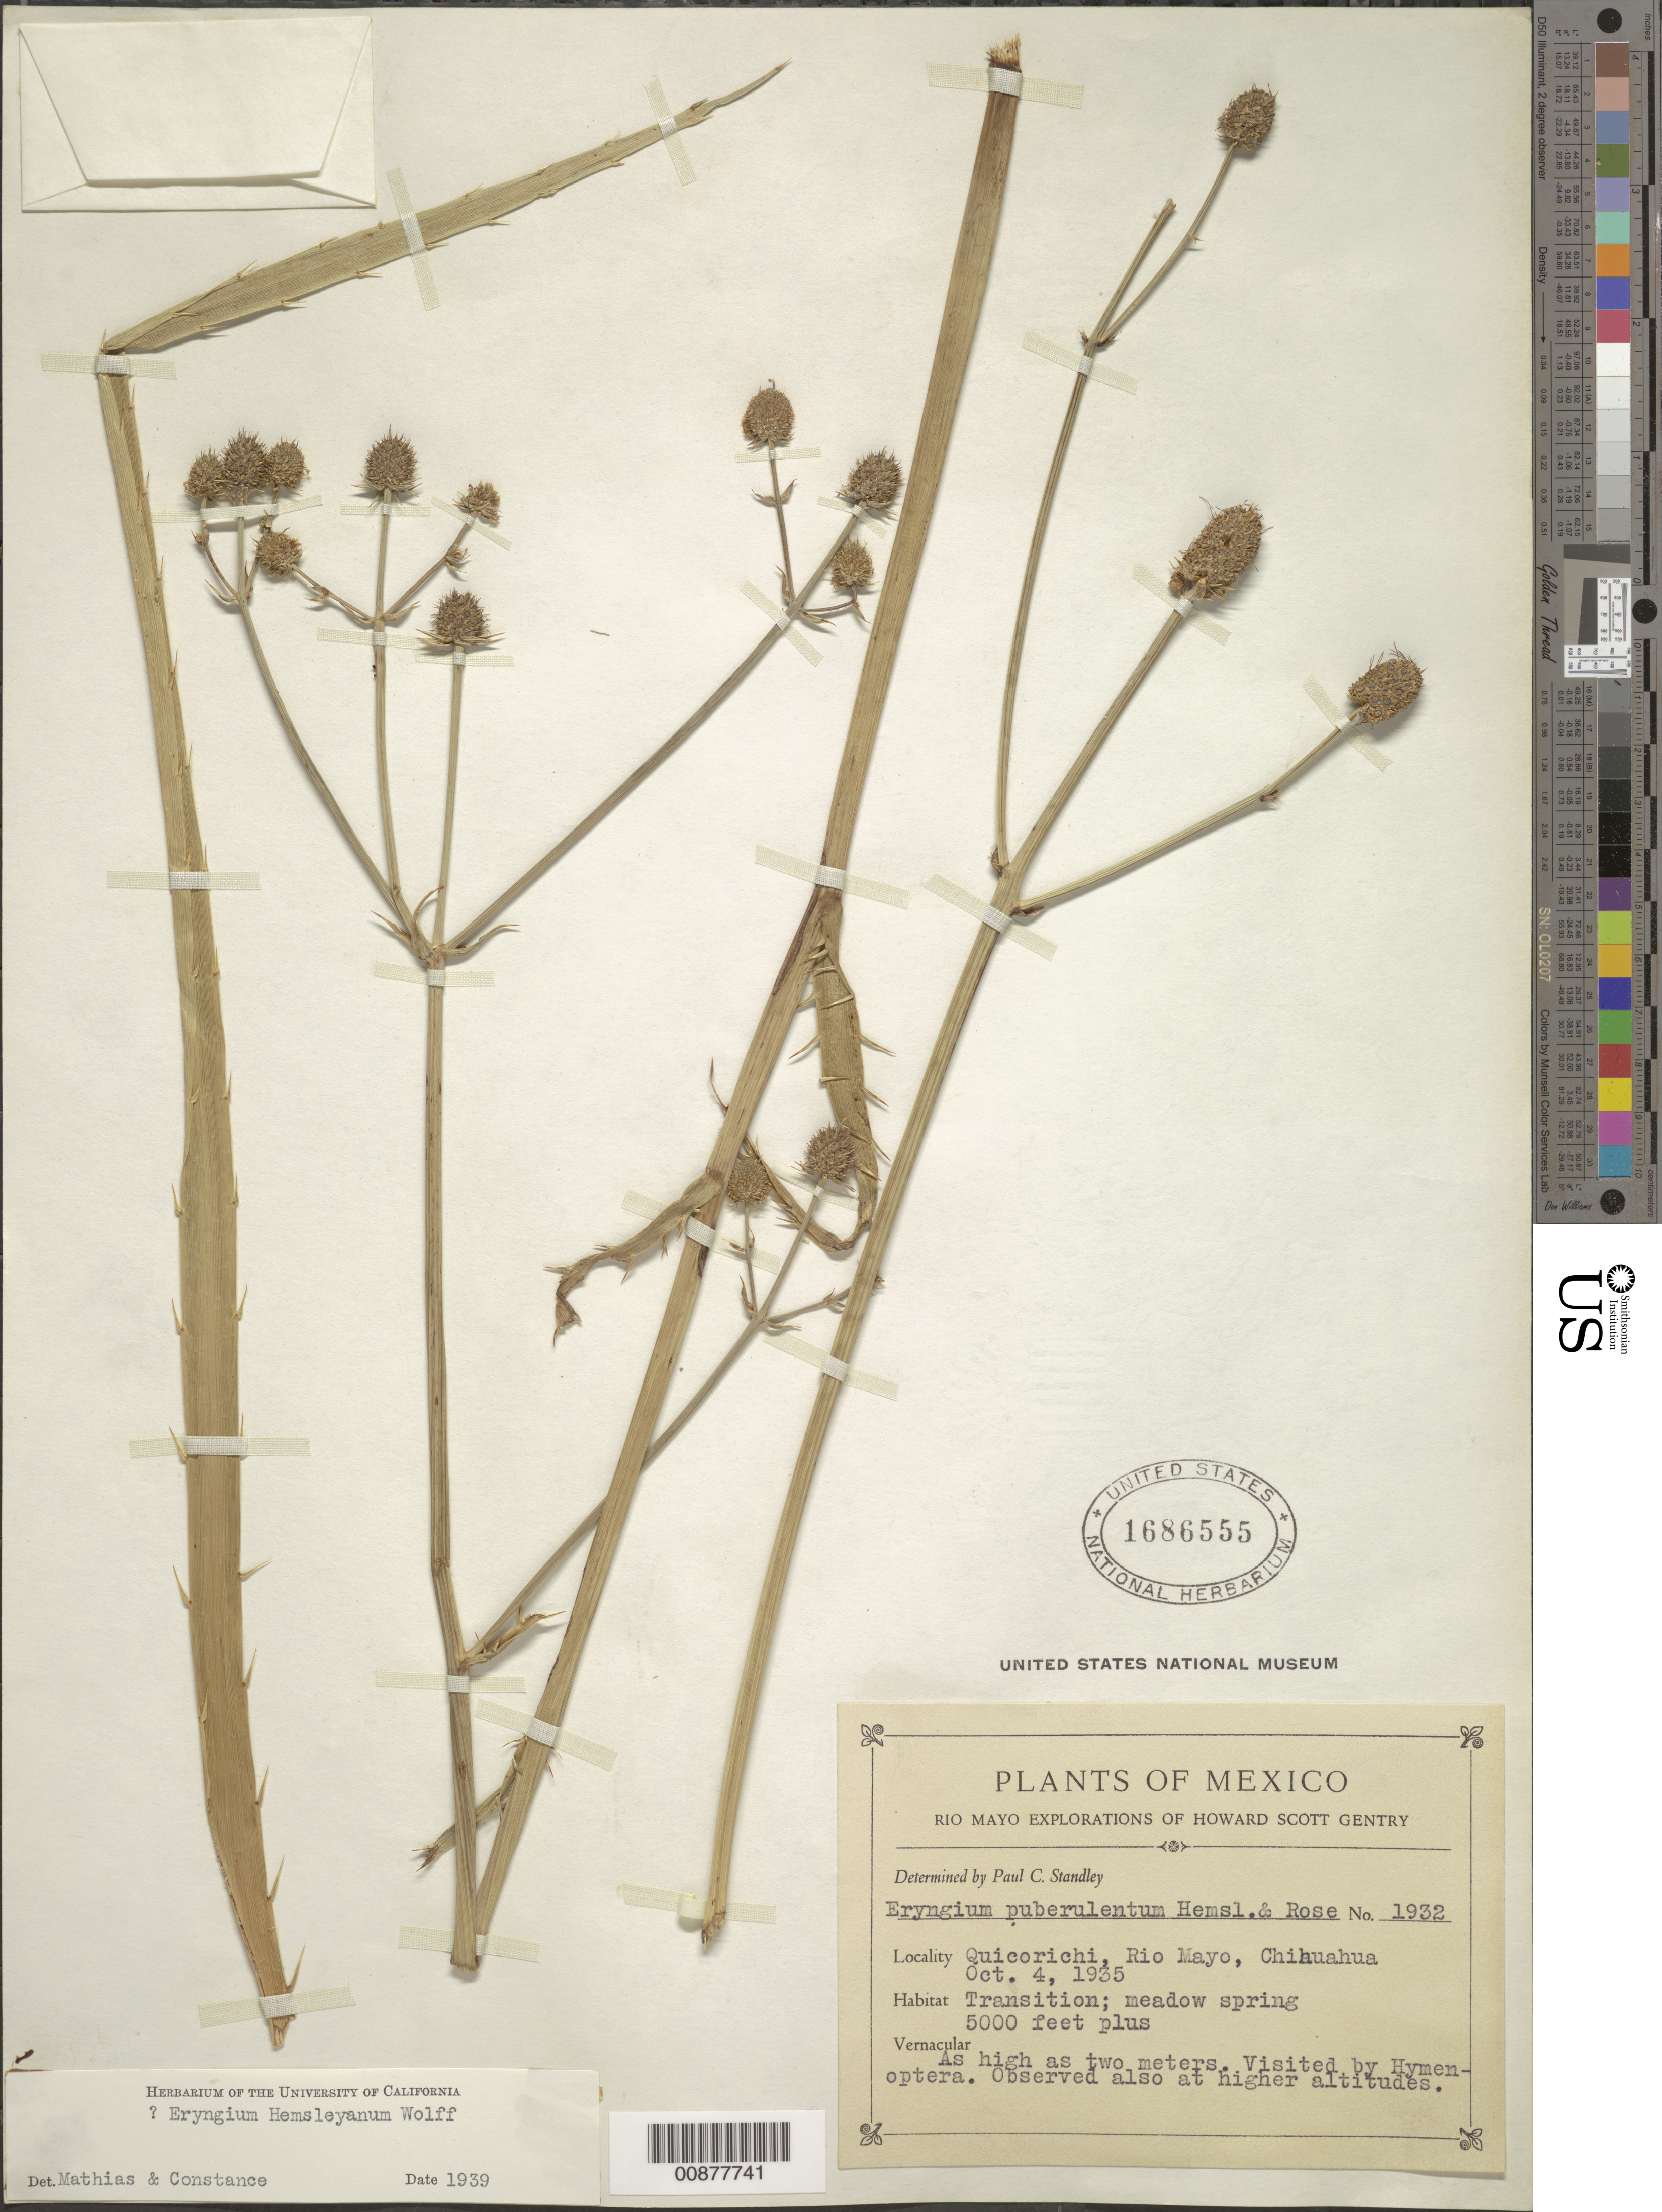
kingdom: Plantae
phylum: Tracheophyta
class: Magnoliopsida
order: Apiales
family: Apiaceae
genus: Eryngium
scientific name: Eryngium hemsleyanum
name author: H. Wolff in Engl.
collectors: H. S. Gentry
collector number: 1932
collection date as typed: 04 Oct 1935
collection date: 1935-10-04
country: Mexico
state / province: Chihuahua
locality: Quicorichi, Río Mayo, Chihuahua.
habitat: Transition; meadow spring.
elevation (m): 1524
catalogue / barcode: US 1686555